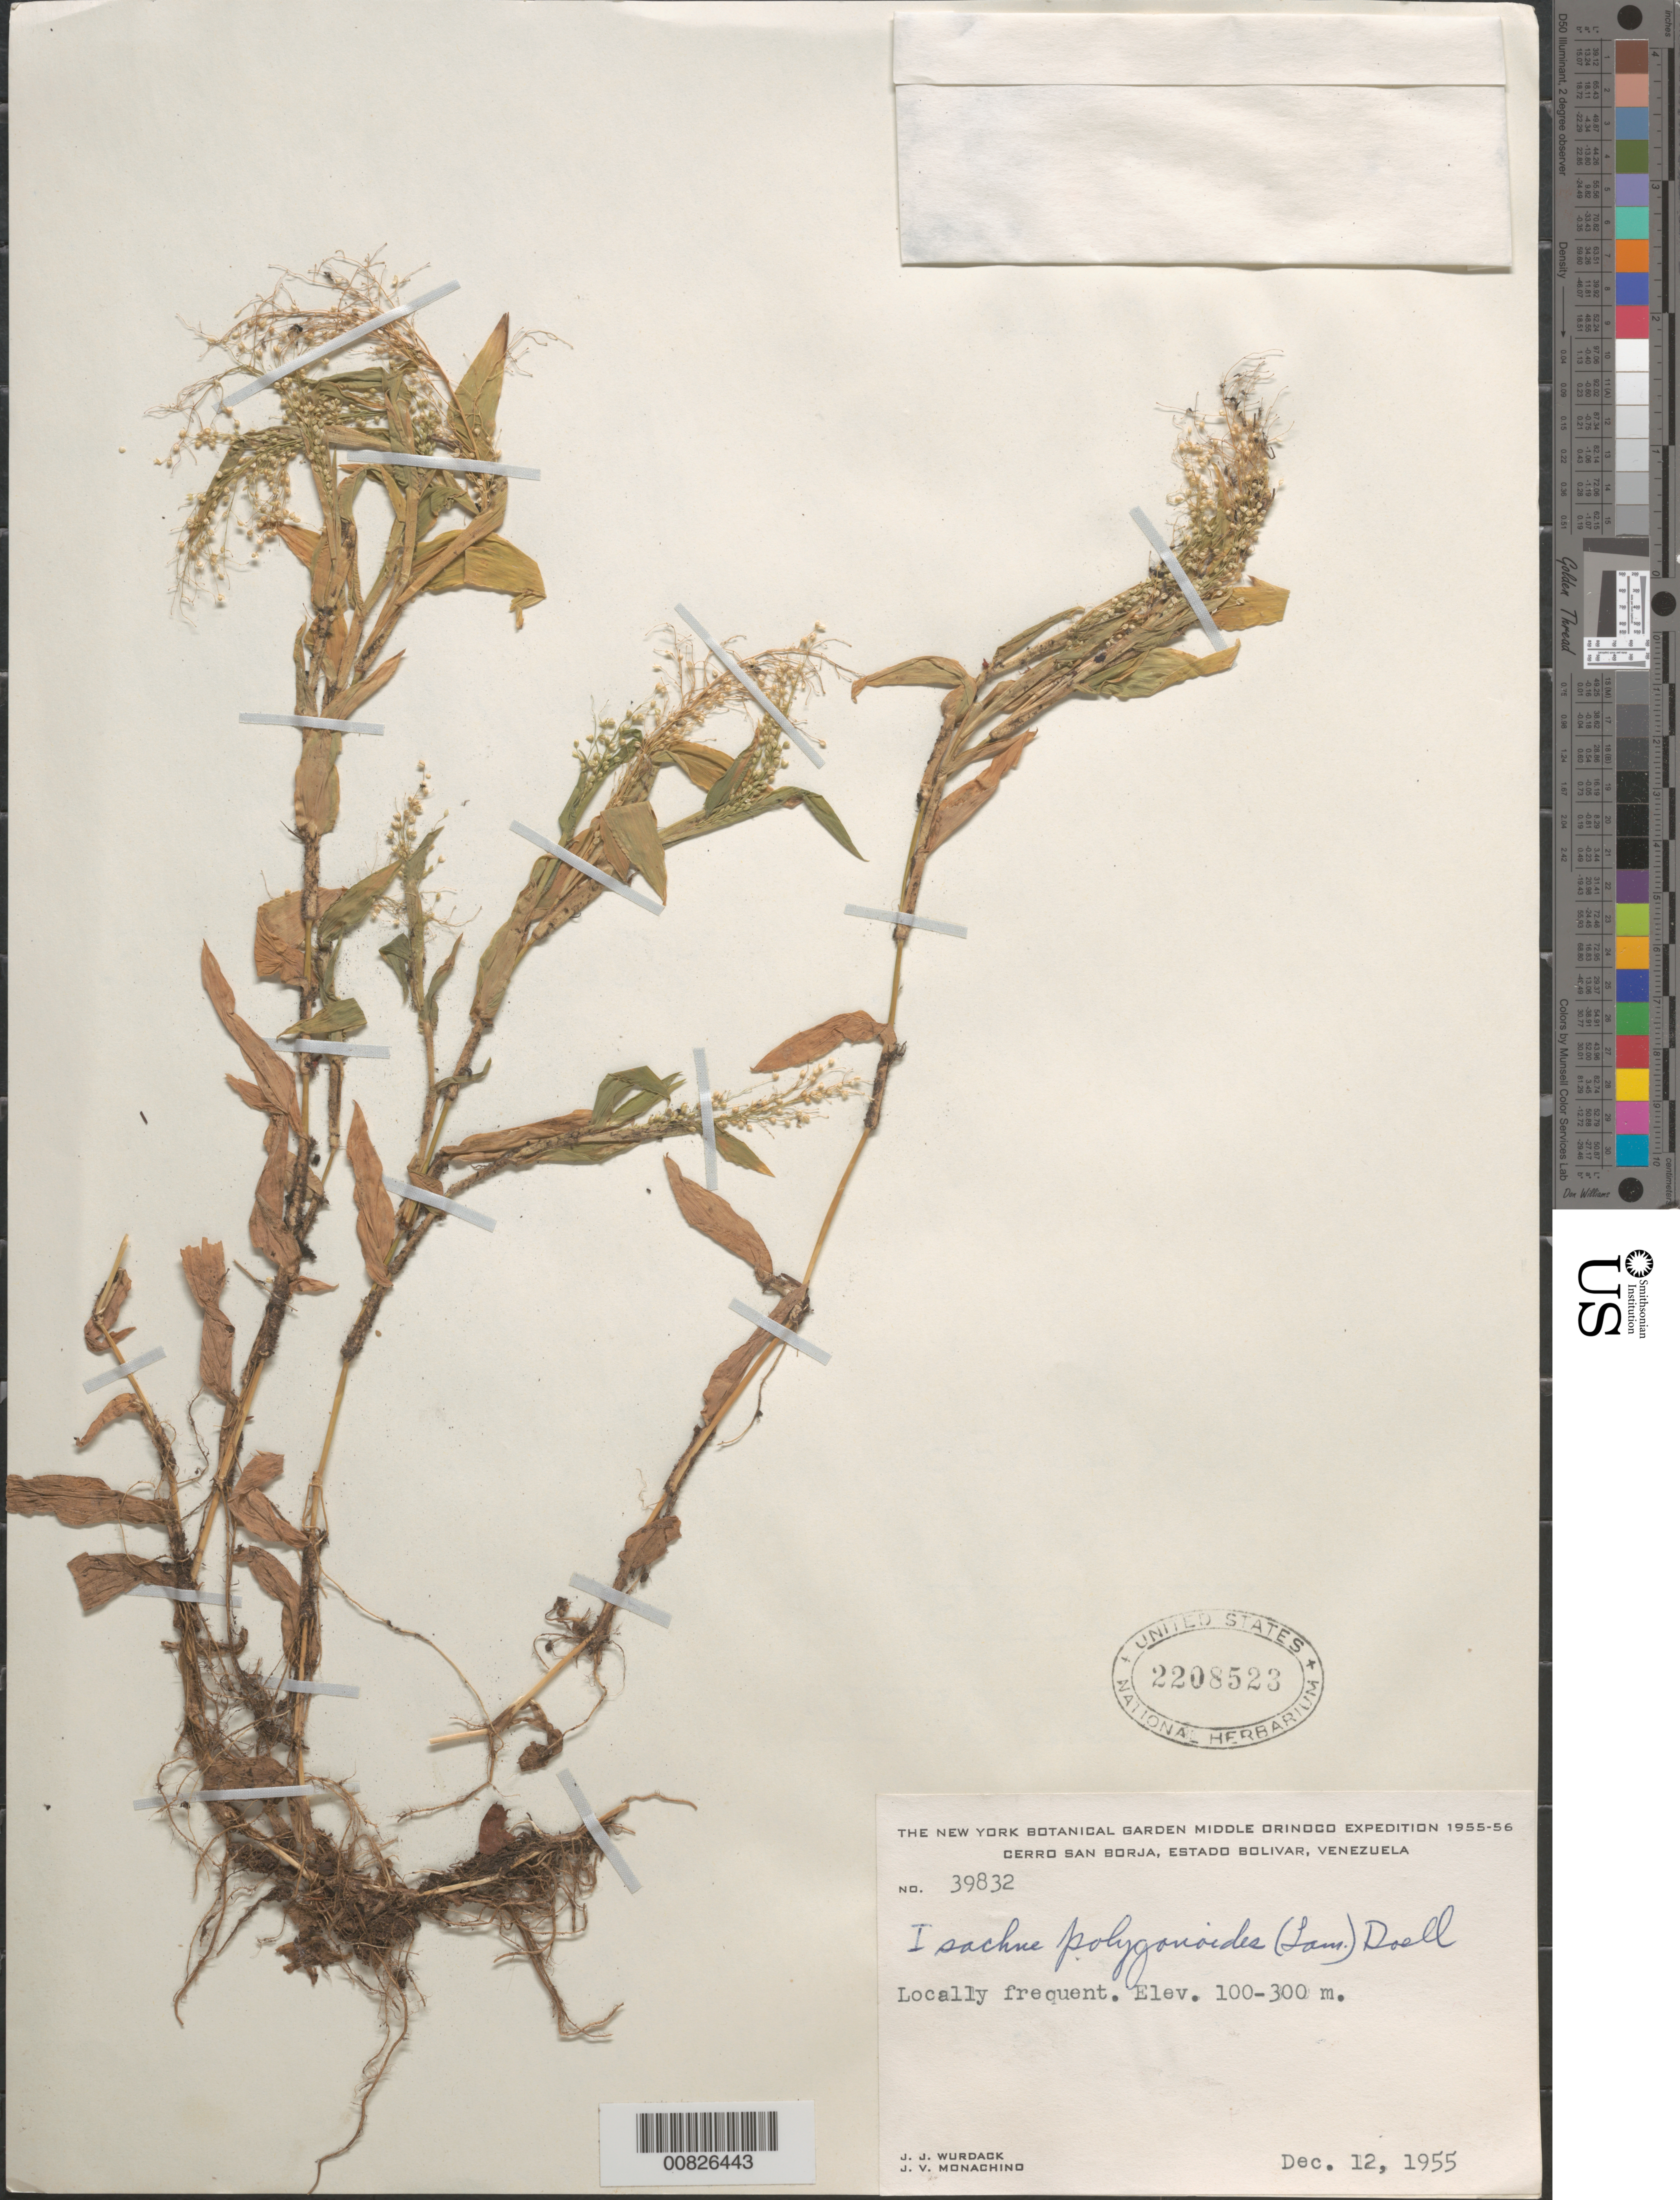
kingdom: Plantae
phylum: Tracheophyta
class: Liliopsida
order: Poales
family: Poaceae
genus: Isachne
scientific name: Isachne polygonoides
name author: (Lam.) Döll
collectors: J. J. Wurdack & J. V. Monachino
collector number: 39832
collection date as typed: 12-Dec-55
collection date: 1955-12-12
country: Venezuela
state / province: Bolívar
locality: Cerro San Borja, Río Orinoco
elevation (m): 100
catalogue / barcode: US 2208523